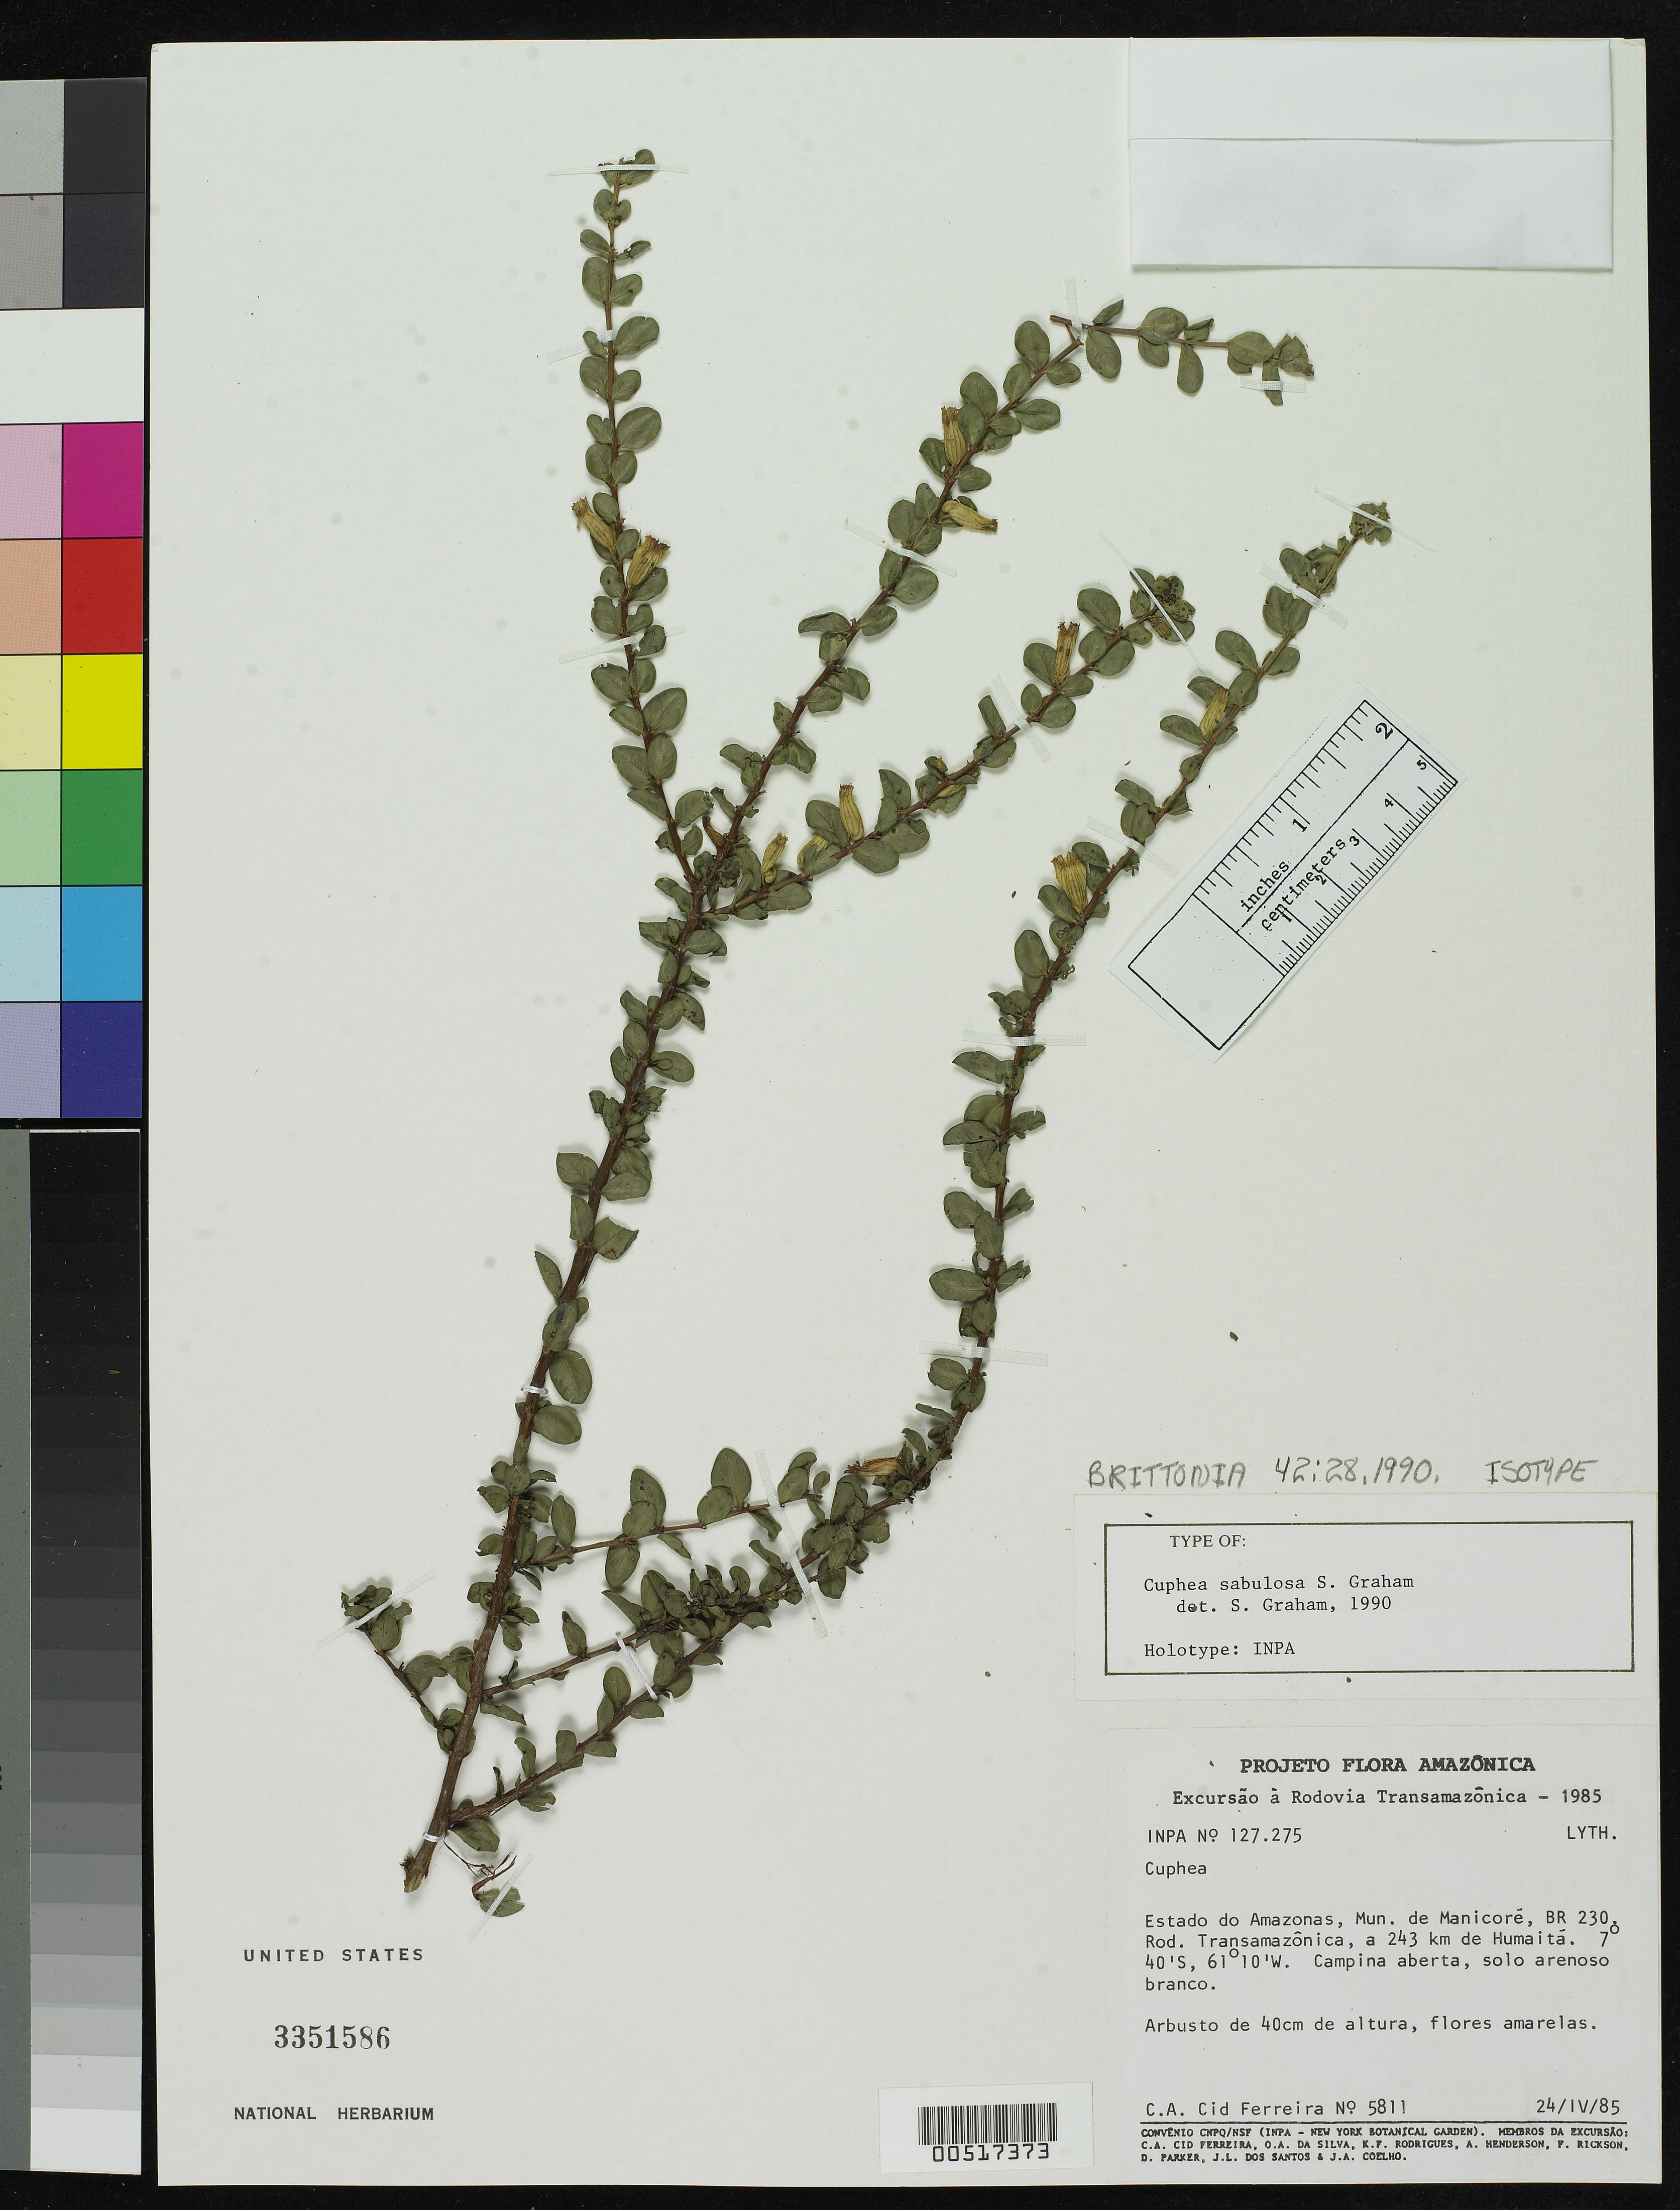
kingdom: Plantae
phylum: Tracheophyta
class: Magnoliopsida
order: Myrtales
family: Lythraceae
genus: Cuphea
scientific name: Cuphea sabulosa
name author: S.A. Graham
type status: Isotype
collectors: C. A. Cid Ferreira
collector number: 5811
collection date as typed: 24 Apr 1985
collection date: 1985-04-24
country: Brazil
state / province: Amazonas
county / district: Manicoré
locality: Br 230, Rod. Transamazonica, 243 km de Humaita.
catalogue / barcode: US 3351586